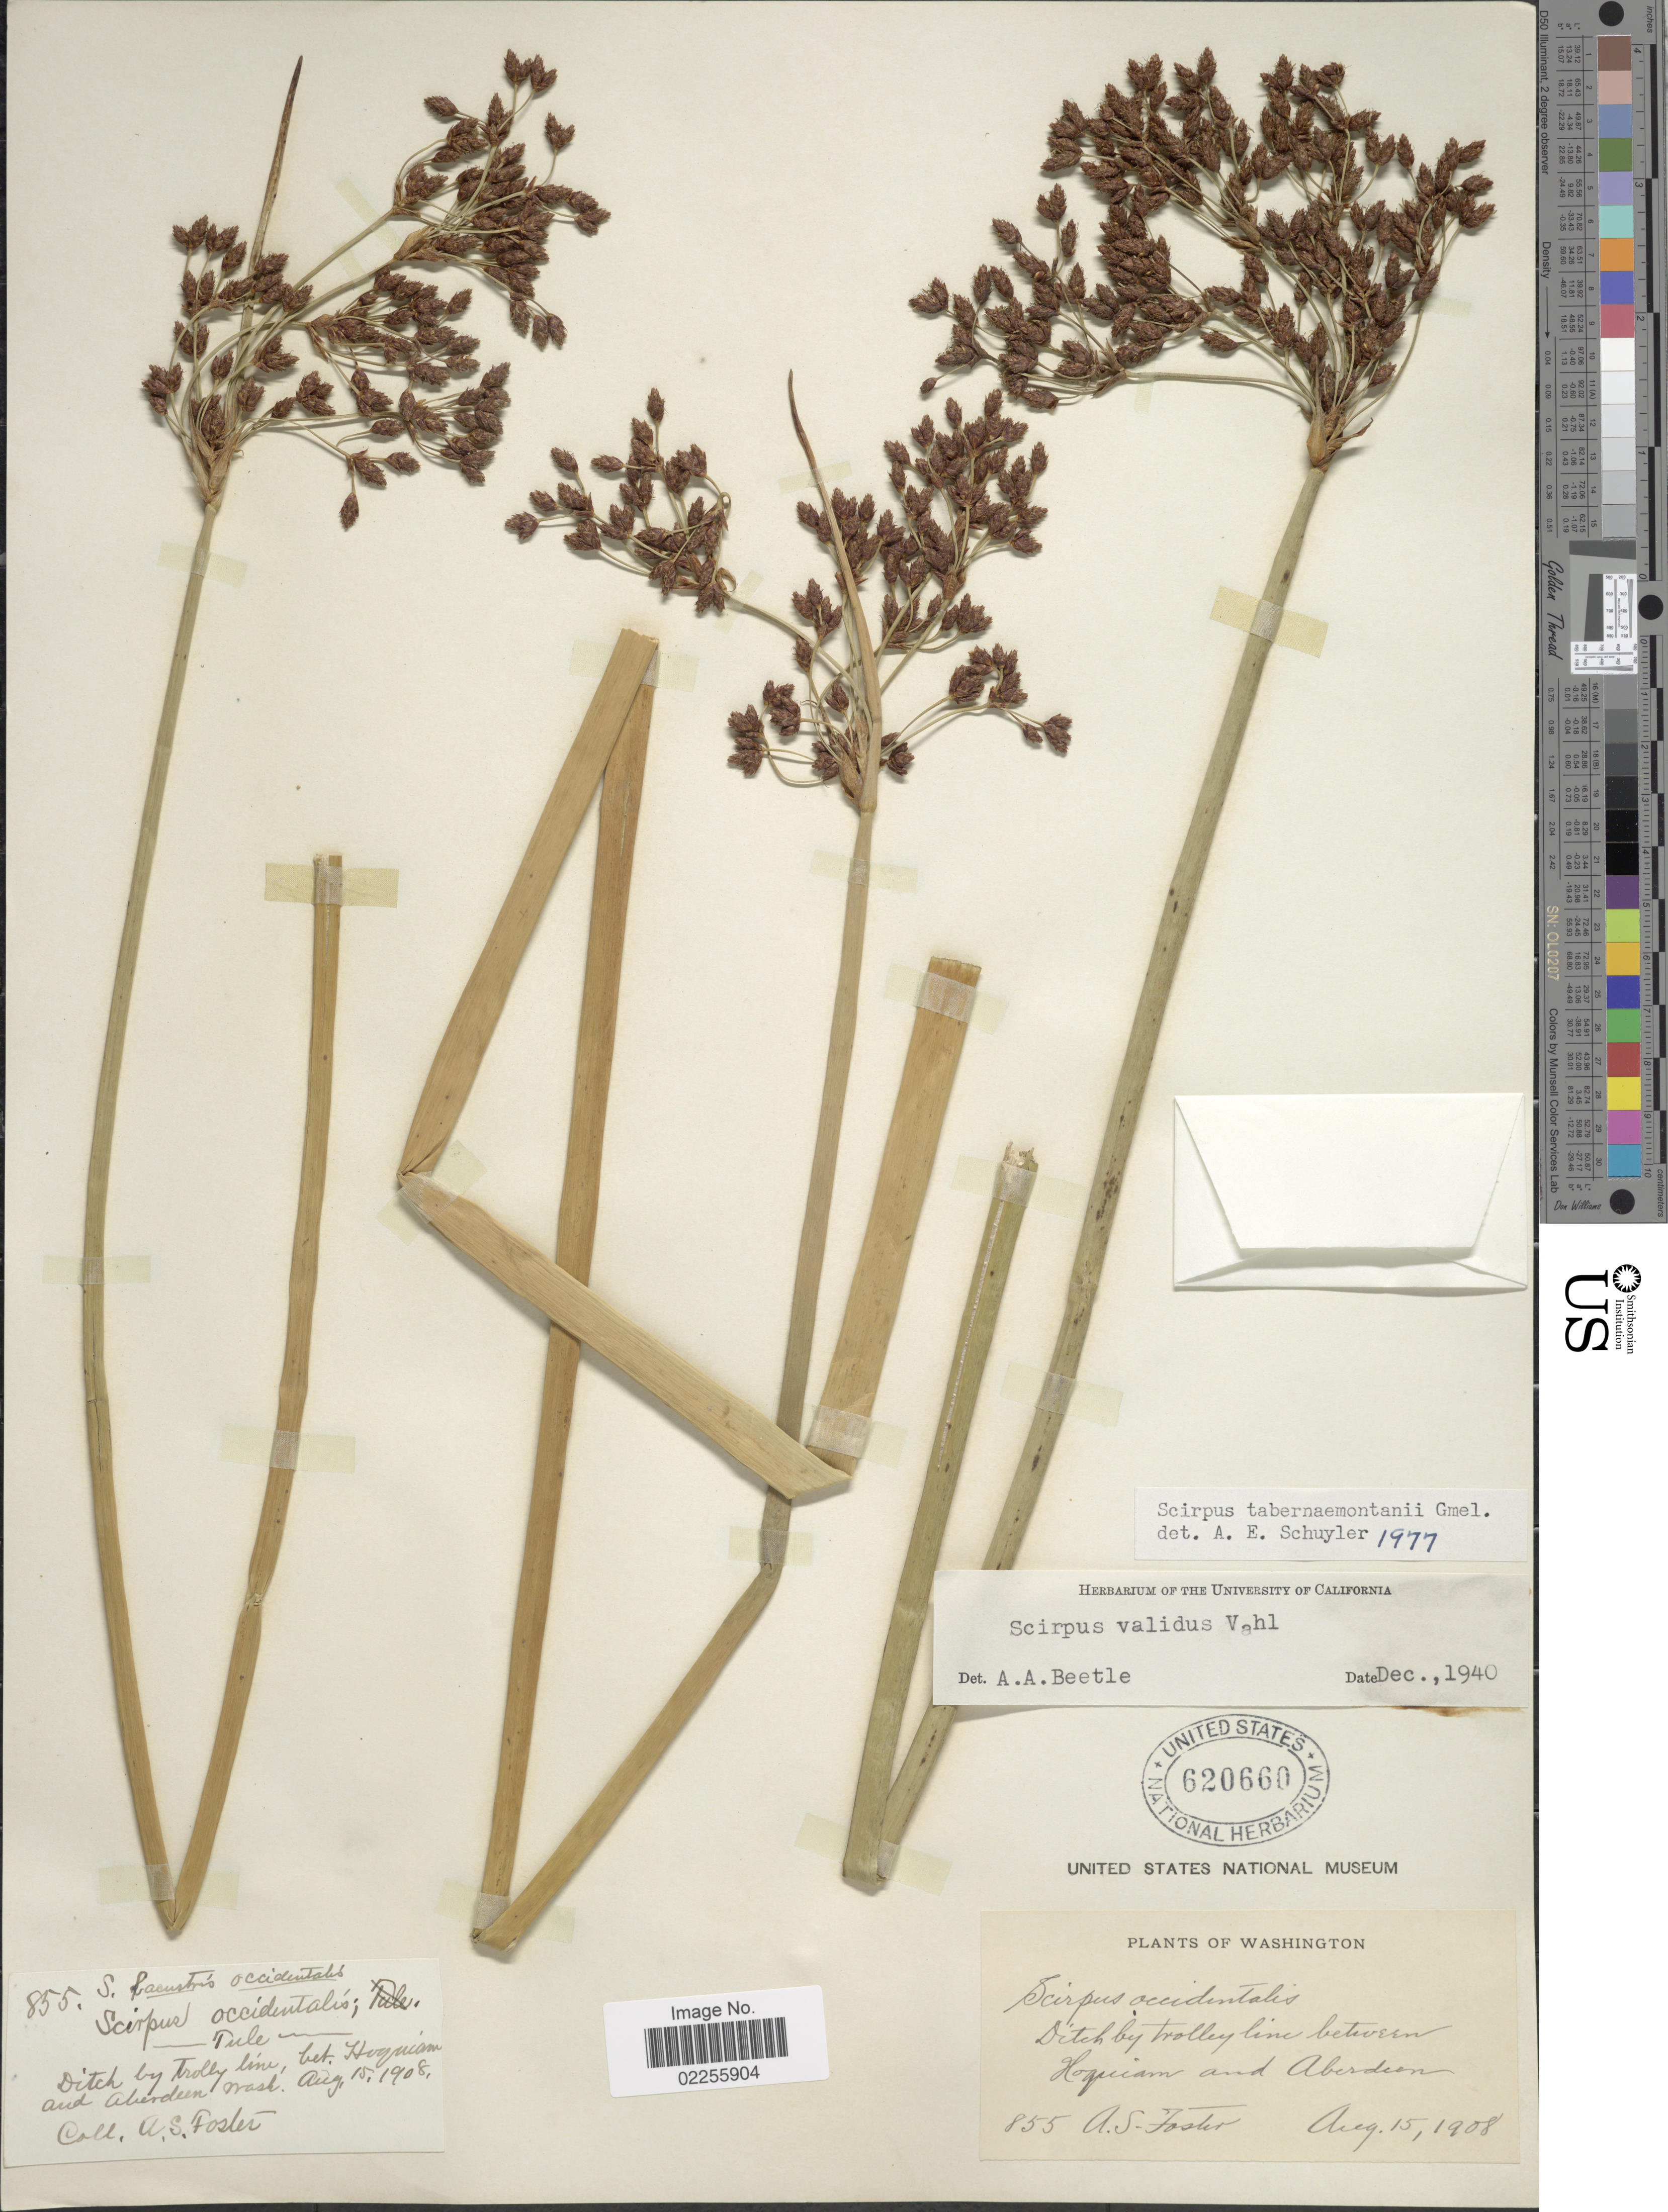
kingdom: Plantae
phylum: Tracheophyta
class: Liliopsida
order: Poales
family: Cyperaceae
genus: Schoenoplectus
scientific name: Schoenoplectus tabernaemontani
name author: (C.C. Gmel.) Palla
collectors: A. S. Foster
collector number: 855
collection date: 1908-08-15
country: United States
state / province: Washington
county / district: Grays Harbor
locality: Ditch by trolley line between Hoquiam and Aberdeen.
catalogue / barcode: US 620660